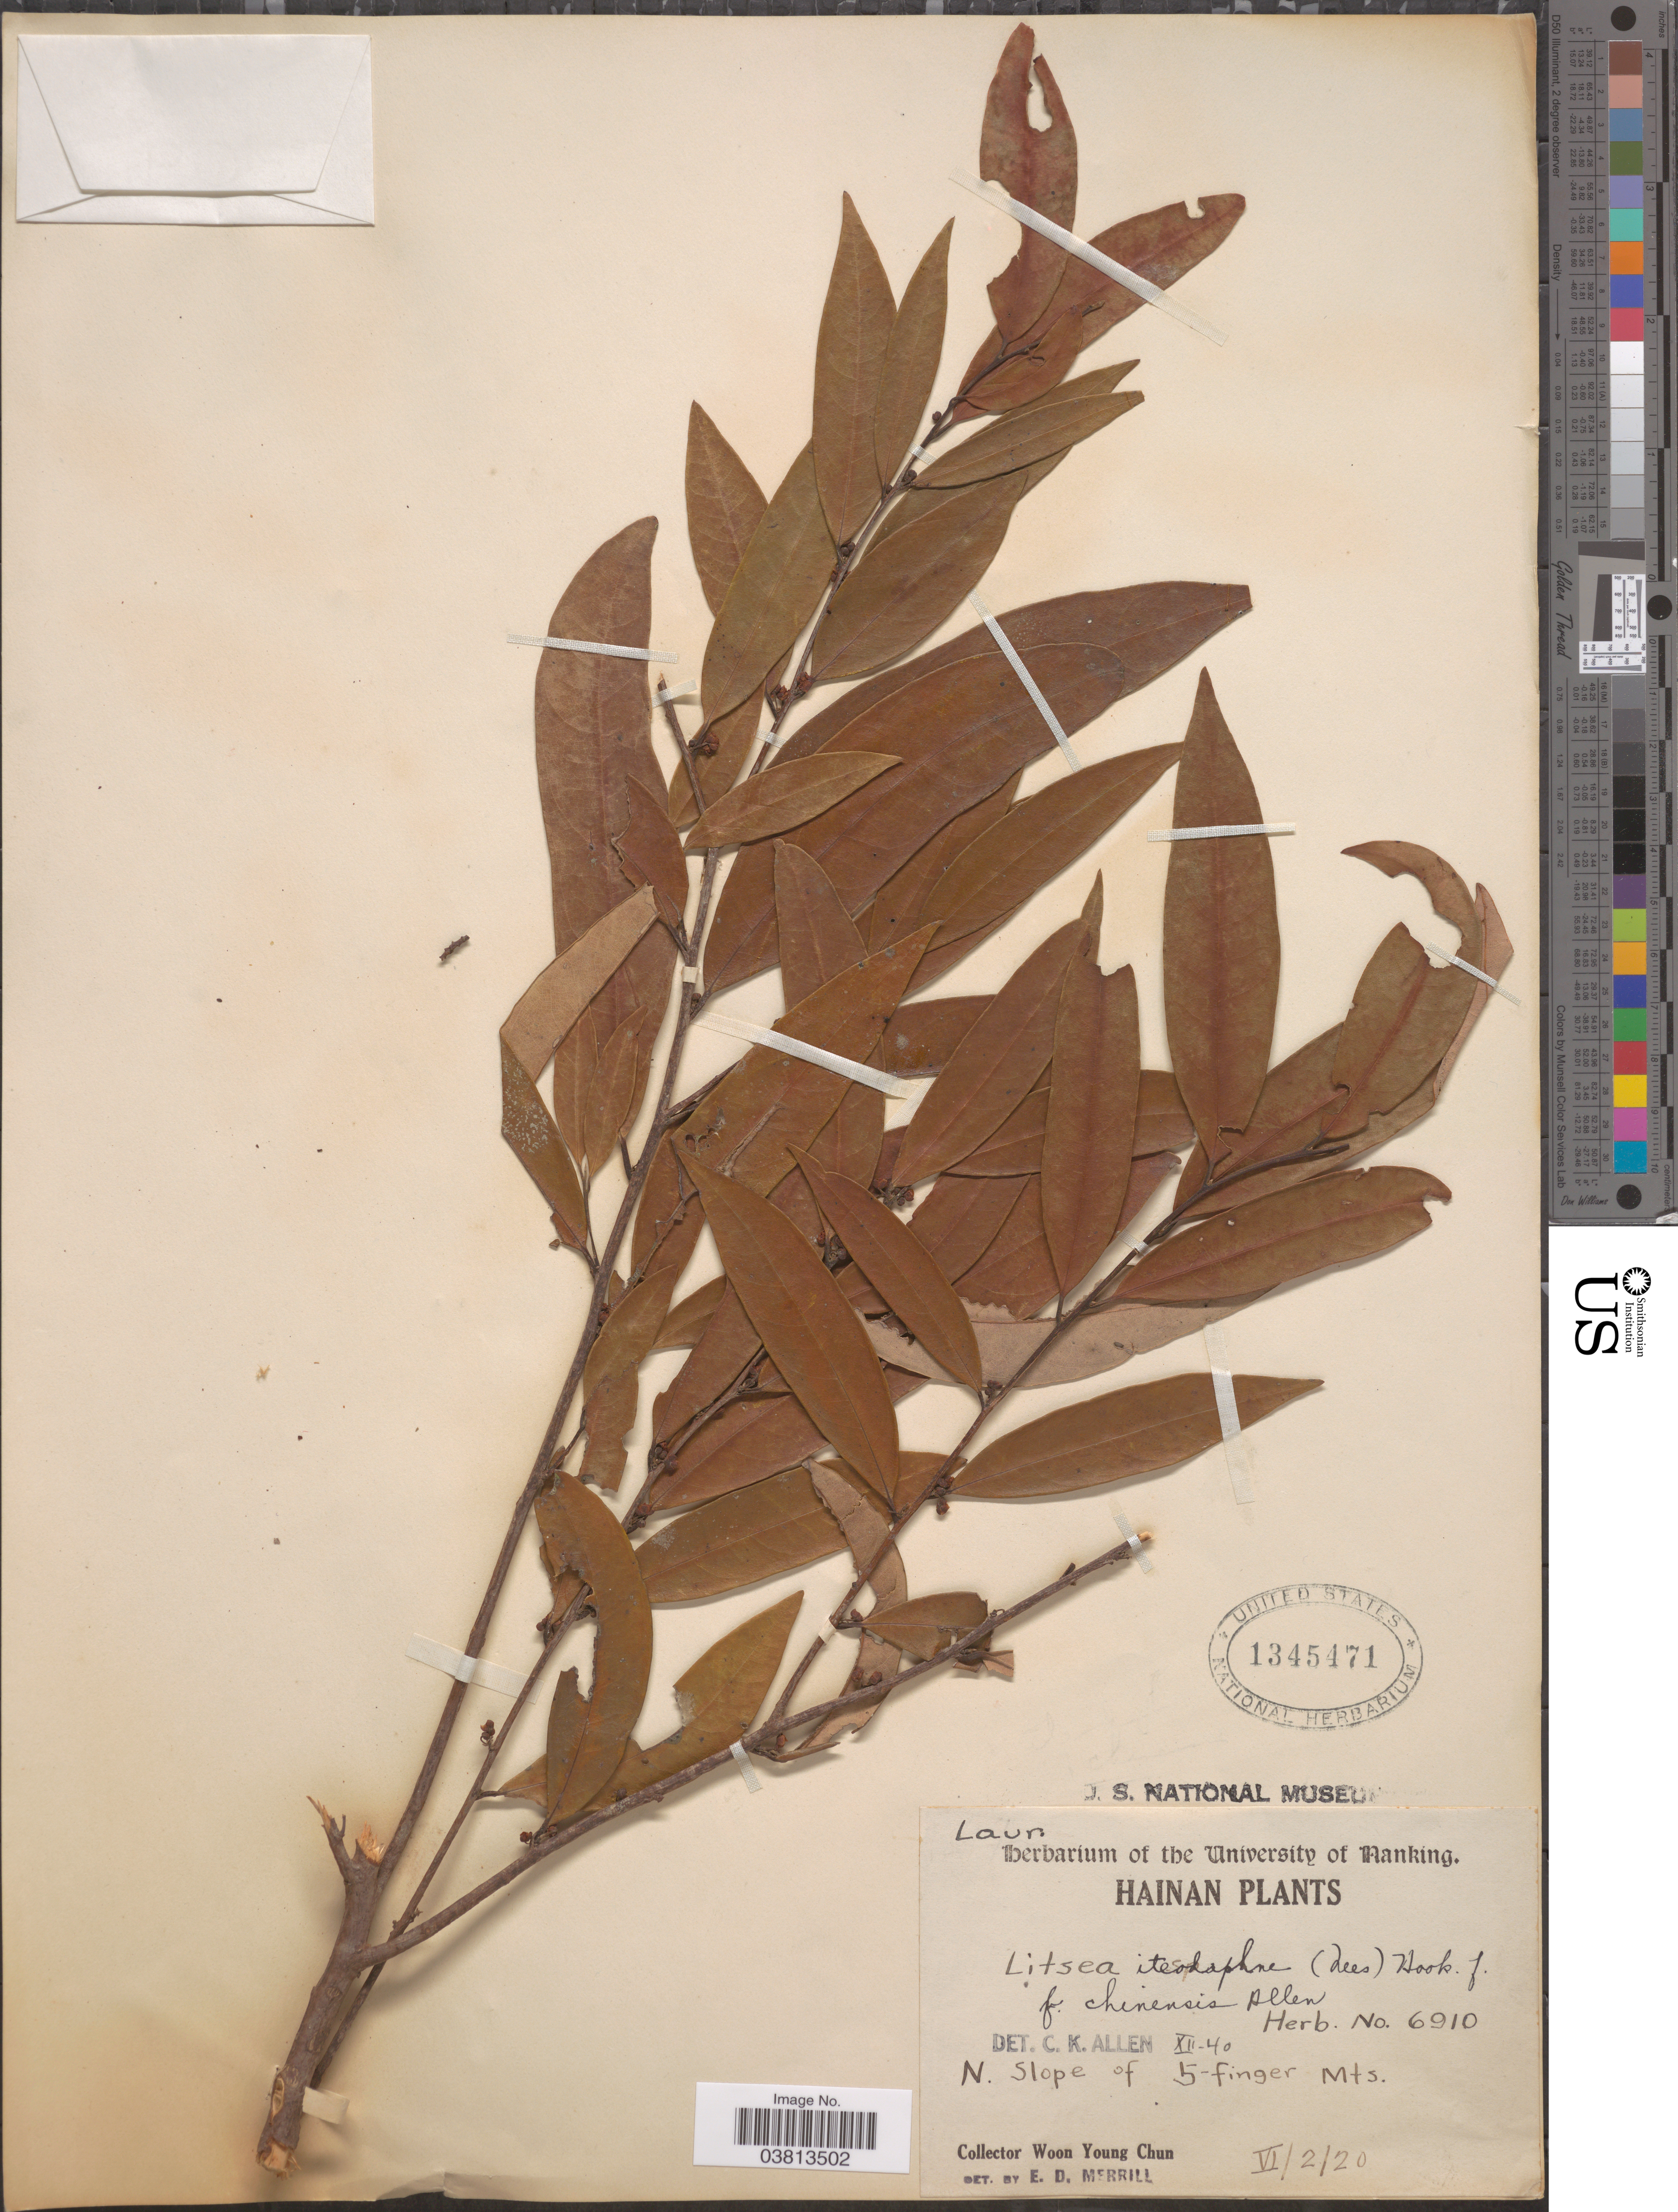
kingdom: Plantae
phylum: Tracheophyta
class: Magnoliopsida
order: Laurales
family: Lauraceae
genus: Litsea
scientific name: Litsea iteodaphne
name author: Hook. f.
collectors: W. Y. Chun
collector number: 6910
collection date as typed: Transcribed d/m/y: 2/6/20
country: China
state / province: Hainan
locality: N. slope of 5-finger Mts.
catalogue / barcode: US 1345471